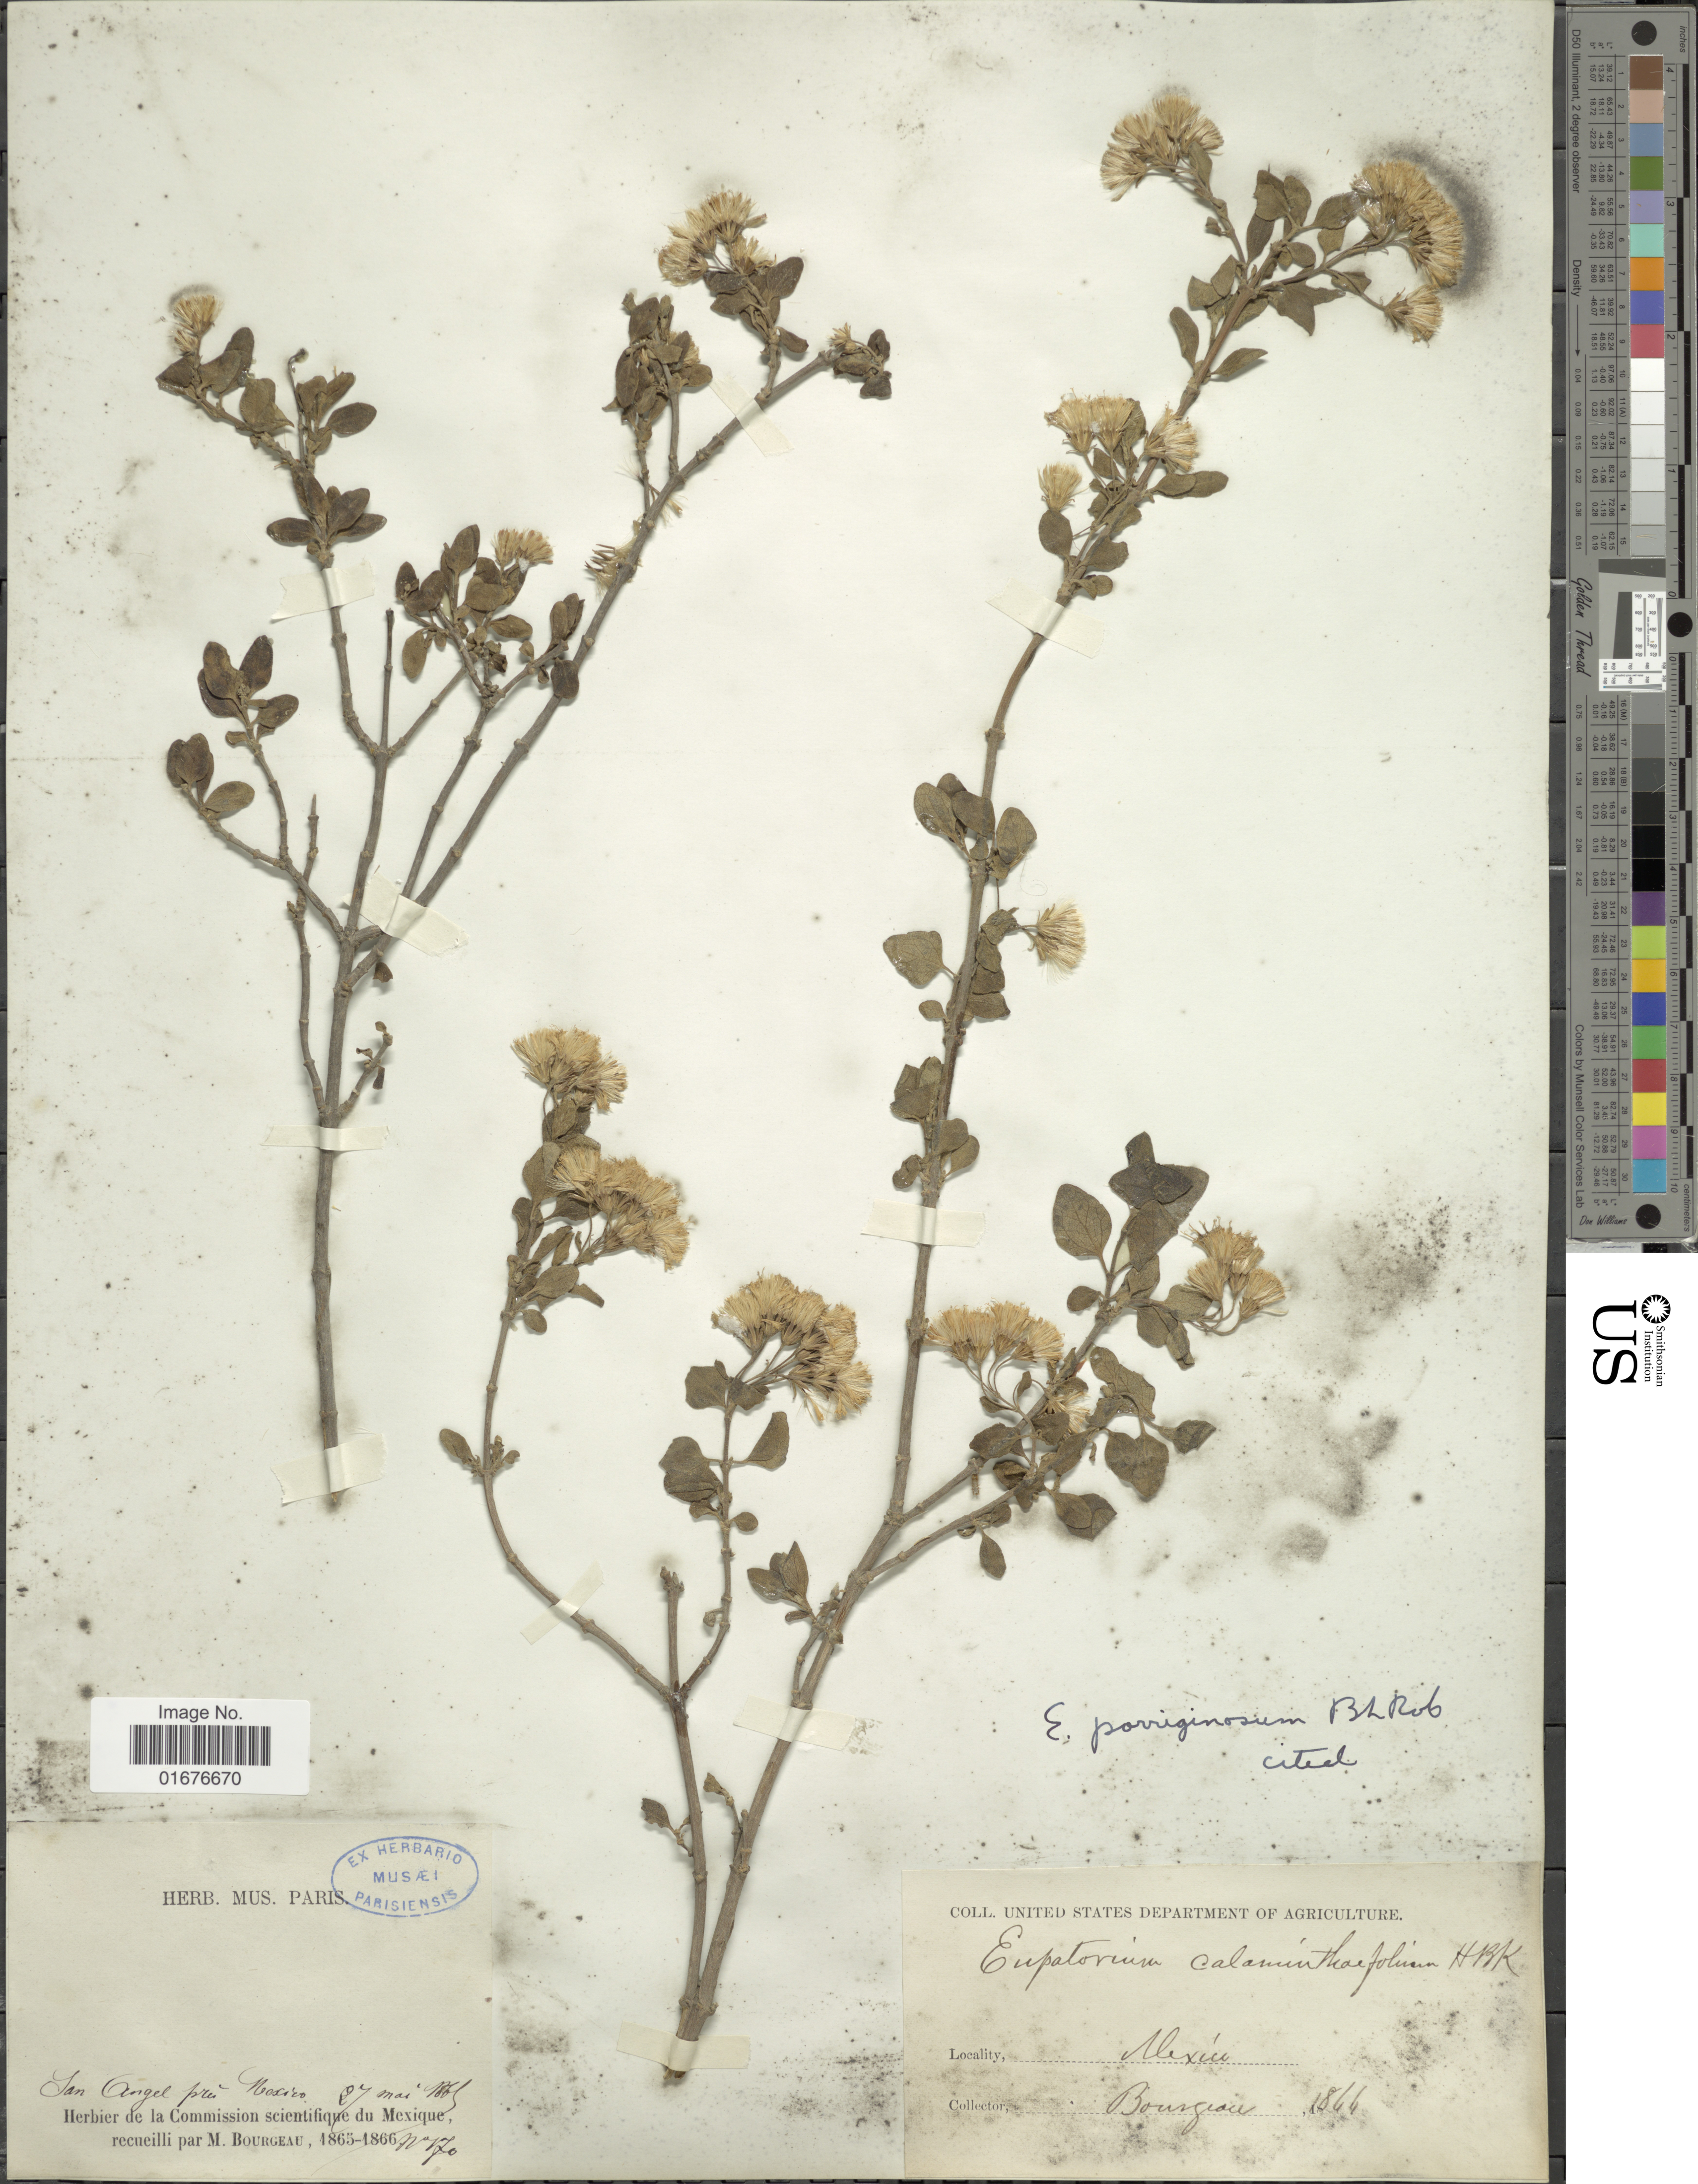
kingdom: Plantae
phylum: Tracheophyta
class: Magnoliopsida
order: Asterales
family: Asteraceae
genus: Ageratina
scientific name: Ageratina porriginosa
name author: (B.L. Rob.) R.M. King & H. Rob.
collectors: M. Bourgeau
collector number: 170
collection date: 1866-05-27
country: Mexico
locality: San Angel prés Mexico